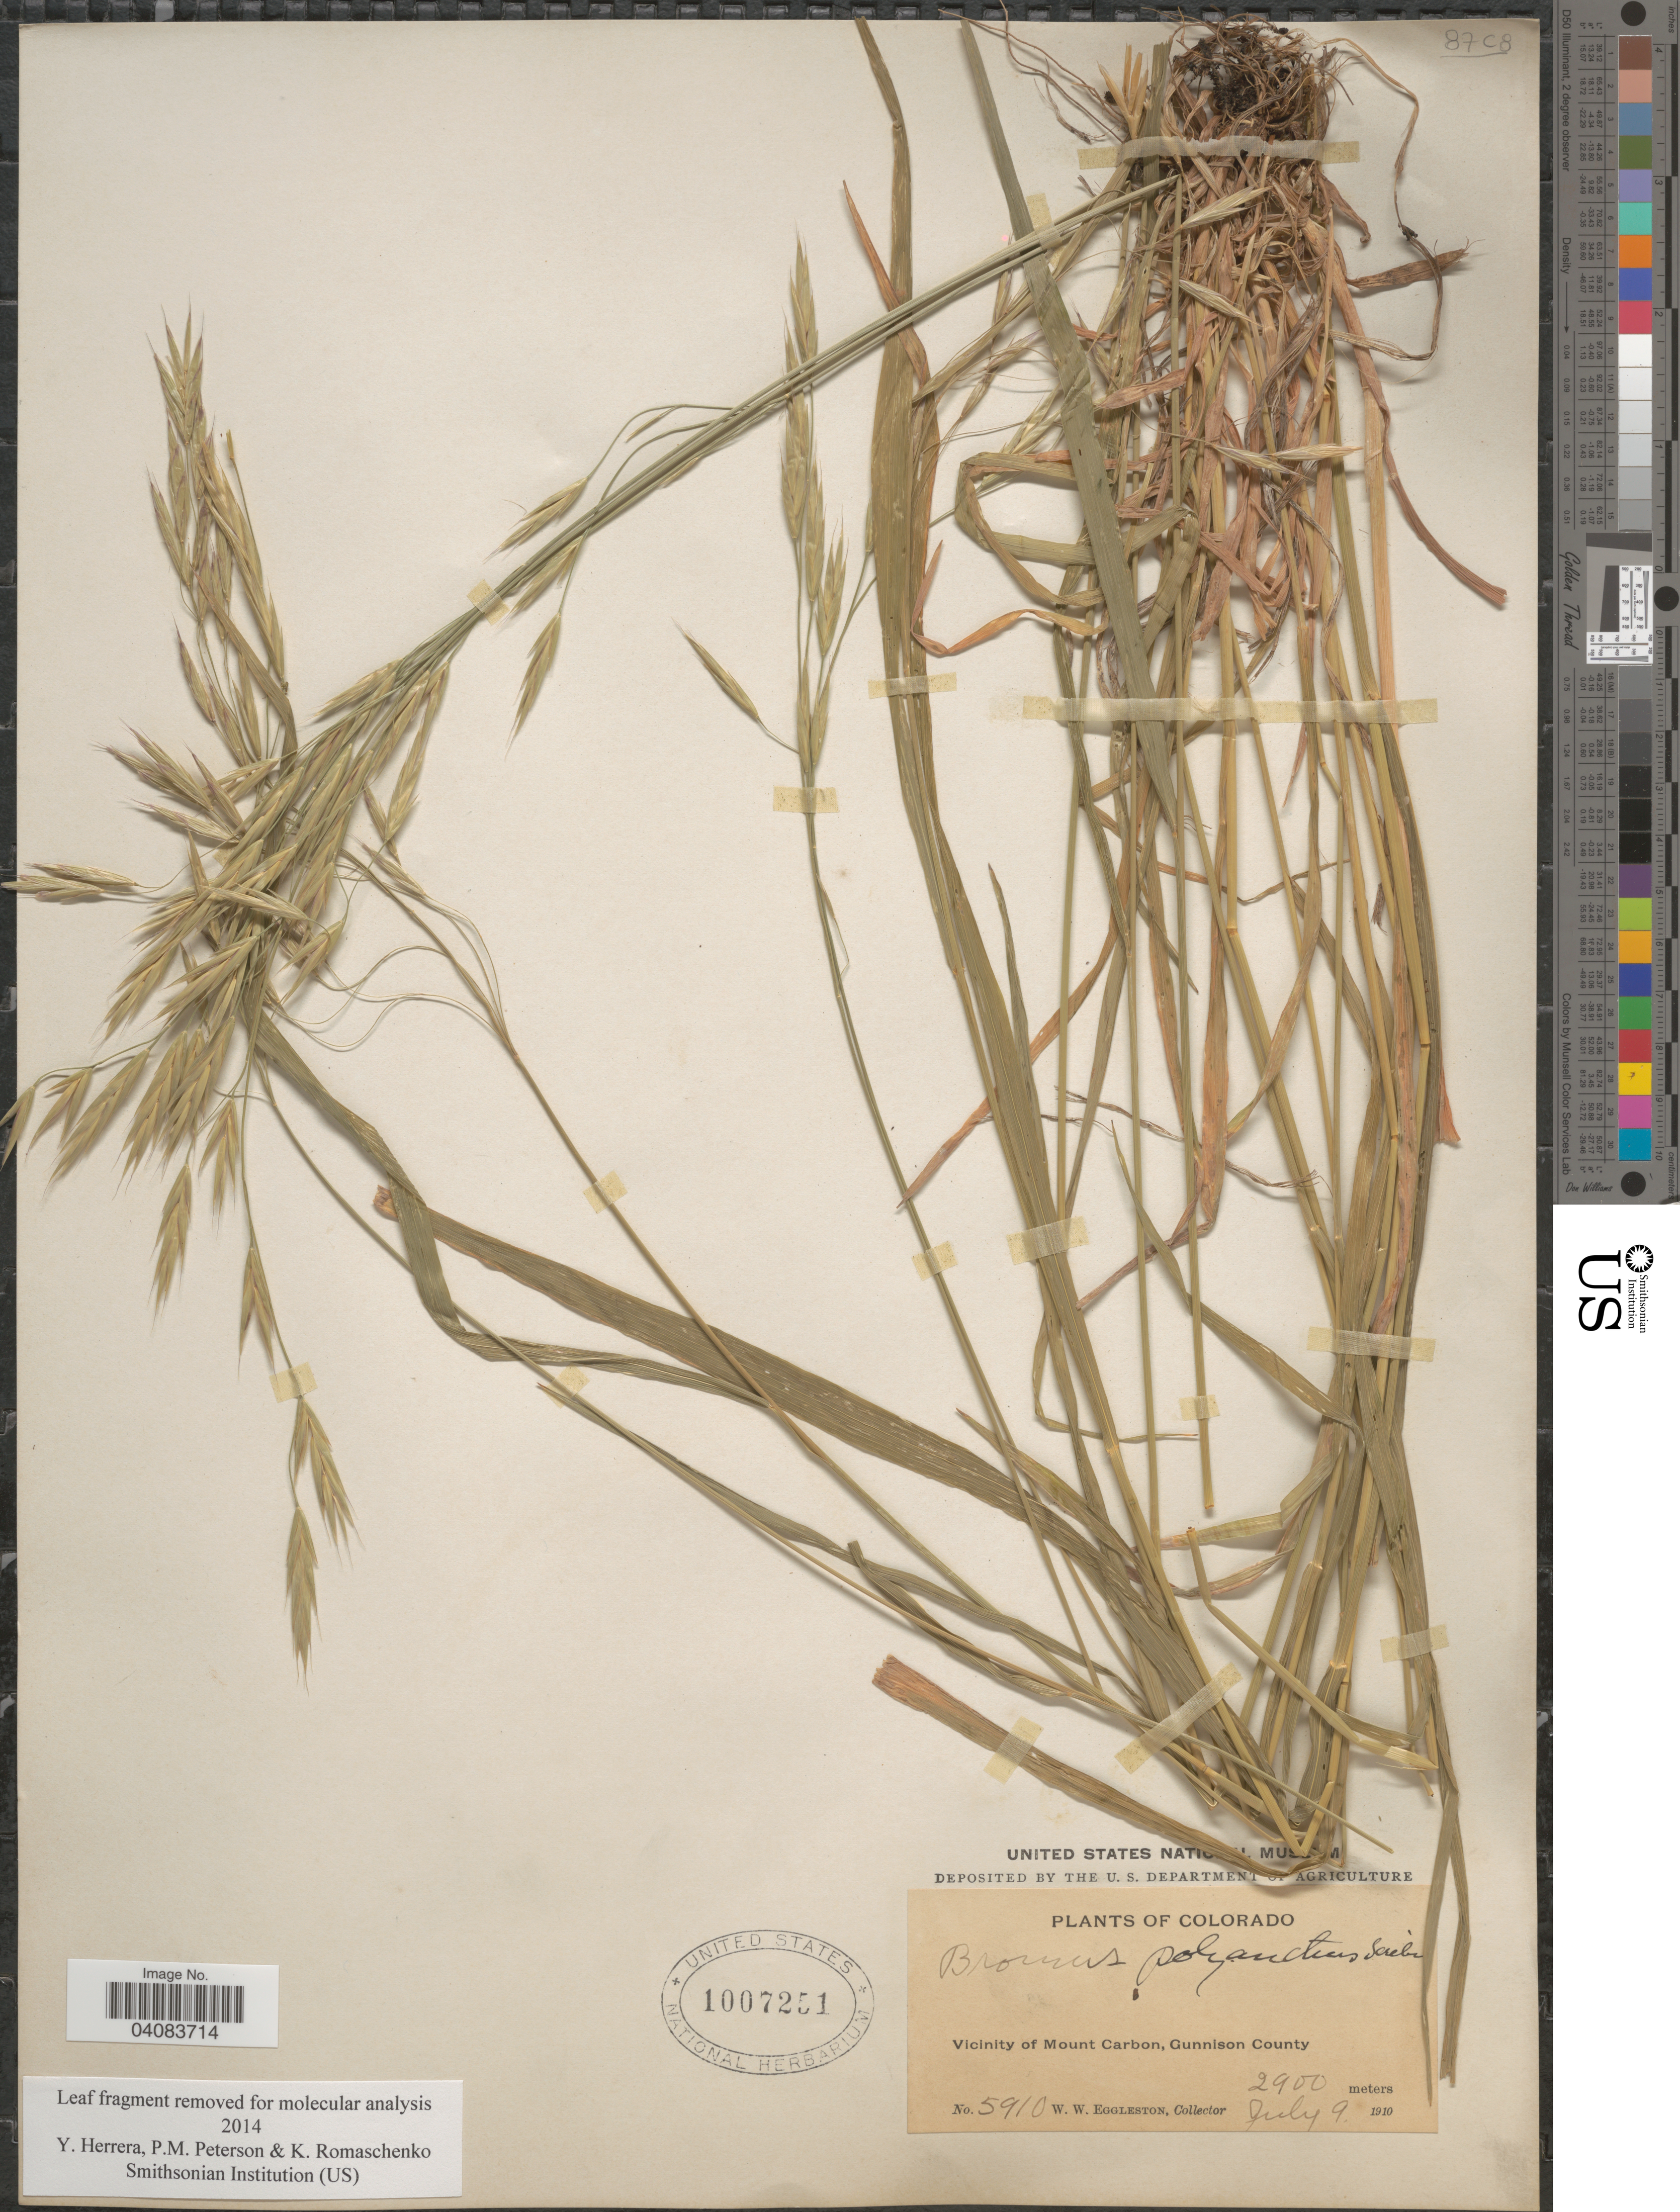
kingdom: Plantae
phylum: Tracheophyta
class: Liliopsida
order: Poales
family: Poaceae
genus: Bromus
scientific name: Bromus polyanthus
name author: Scribn. ex Shear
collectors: W. W. Eggleston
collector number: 5910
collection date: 1910-07-09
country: United States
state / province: Colorado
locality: Vicinity of Mount Carbon, Gunnison County.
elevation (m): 2900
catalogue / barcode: US 1007251